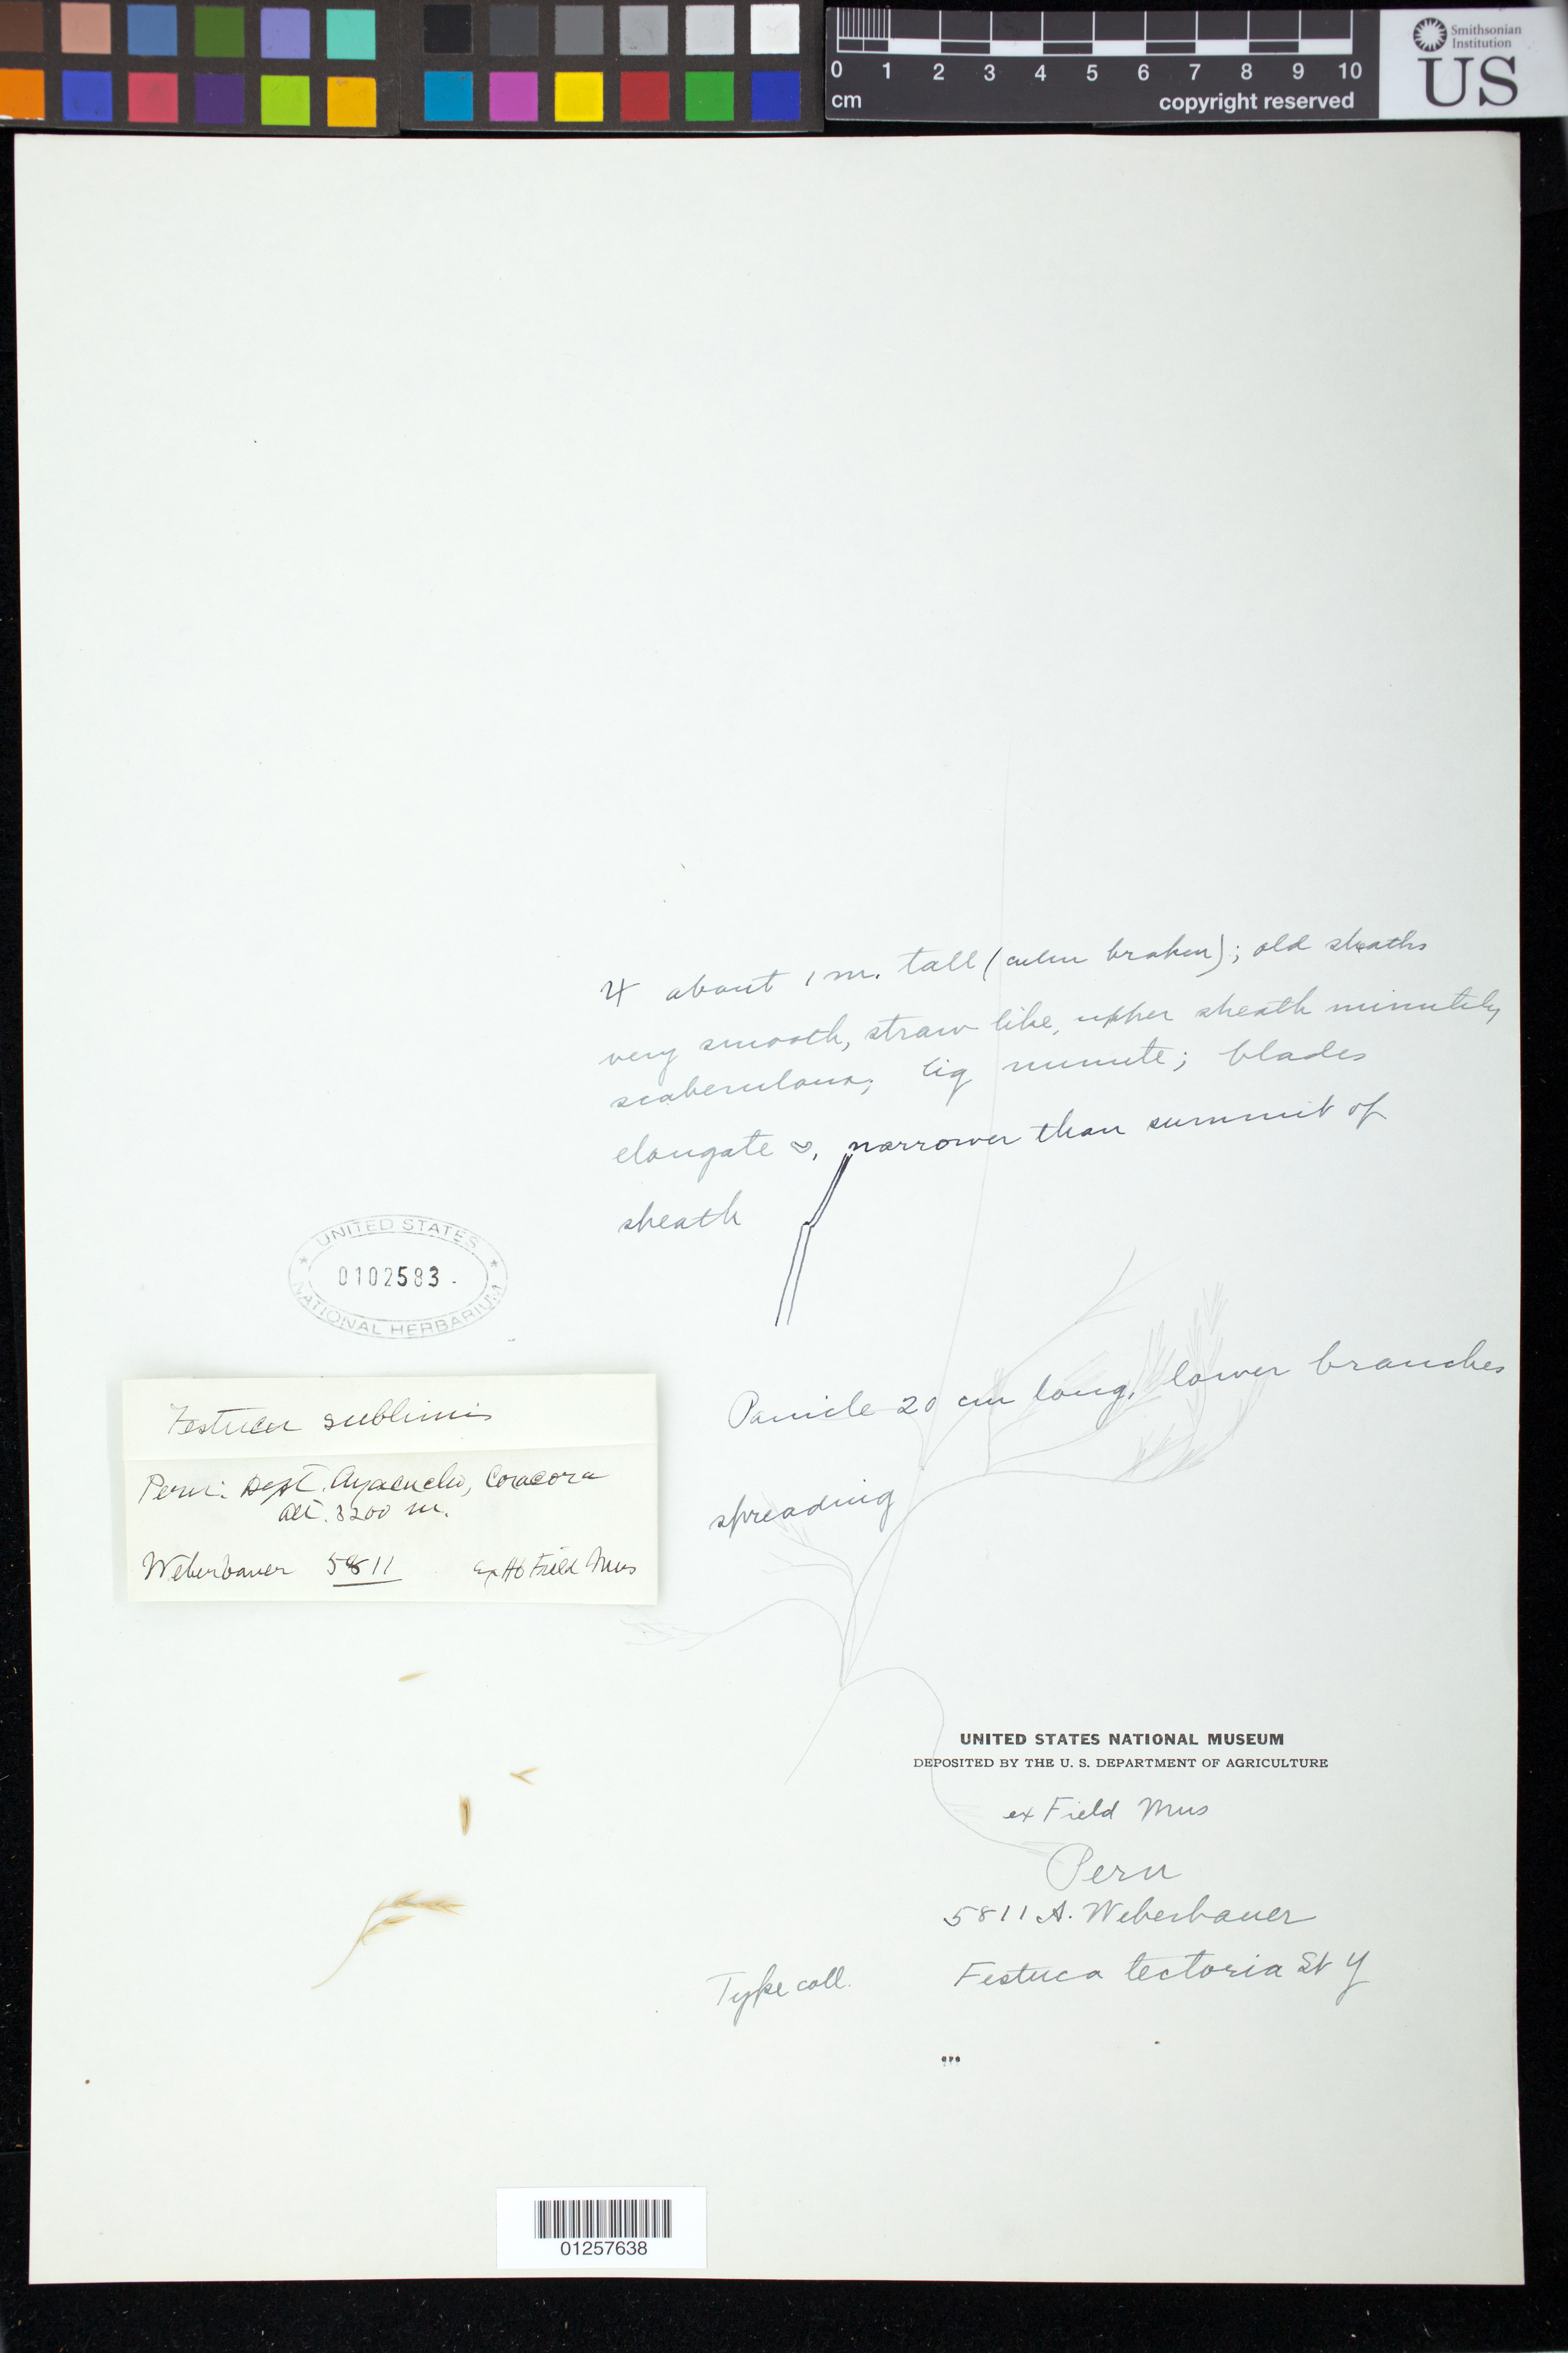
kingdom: Plantae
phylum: Tracheophyta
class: Liliopsida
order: Poales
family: Poaceae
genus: Festuca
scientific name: Festuca tectoria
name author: Saint-Yves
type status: Syntype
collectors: A. Weberbauer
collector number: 5811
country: Peru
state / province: Ayacucho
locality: Coracora.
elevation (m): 3200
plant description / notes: Fragmentary material of type specimen ex herb. Field Mus.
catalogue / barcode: US 102583